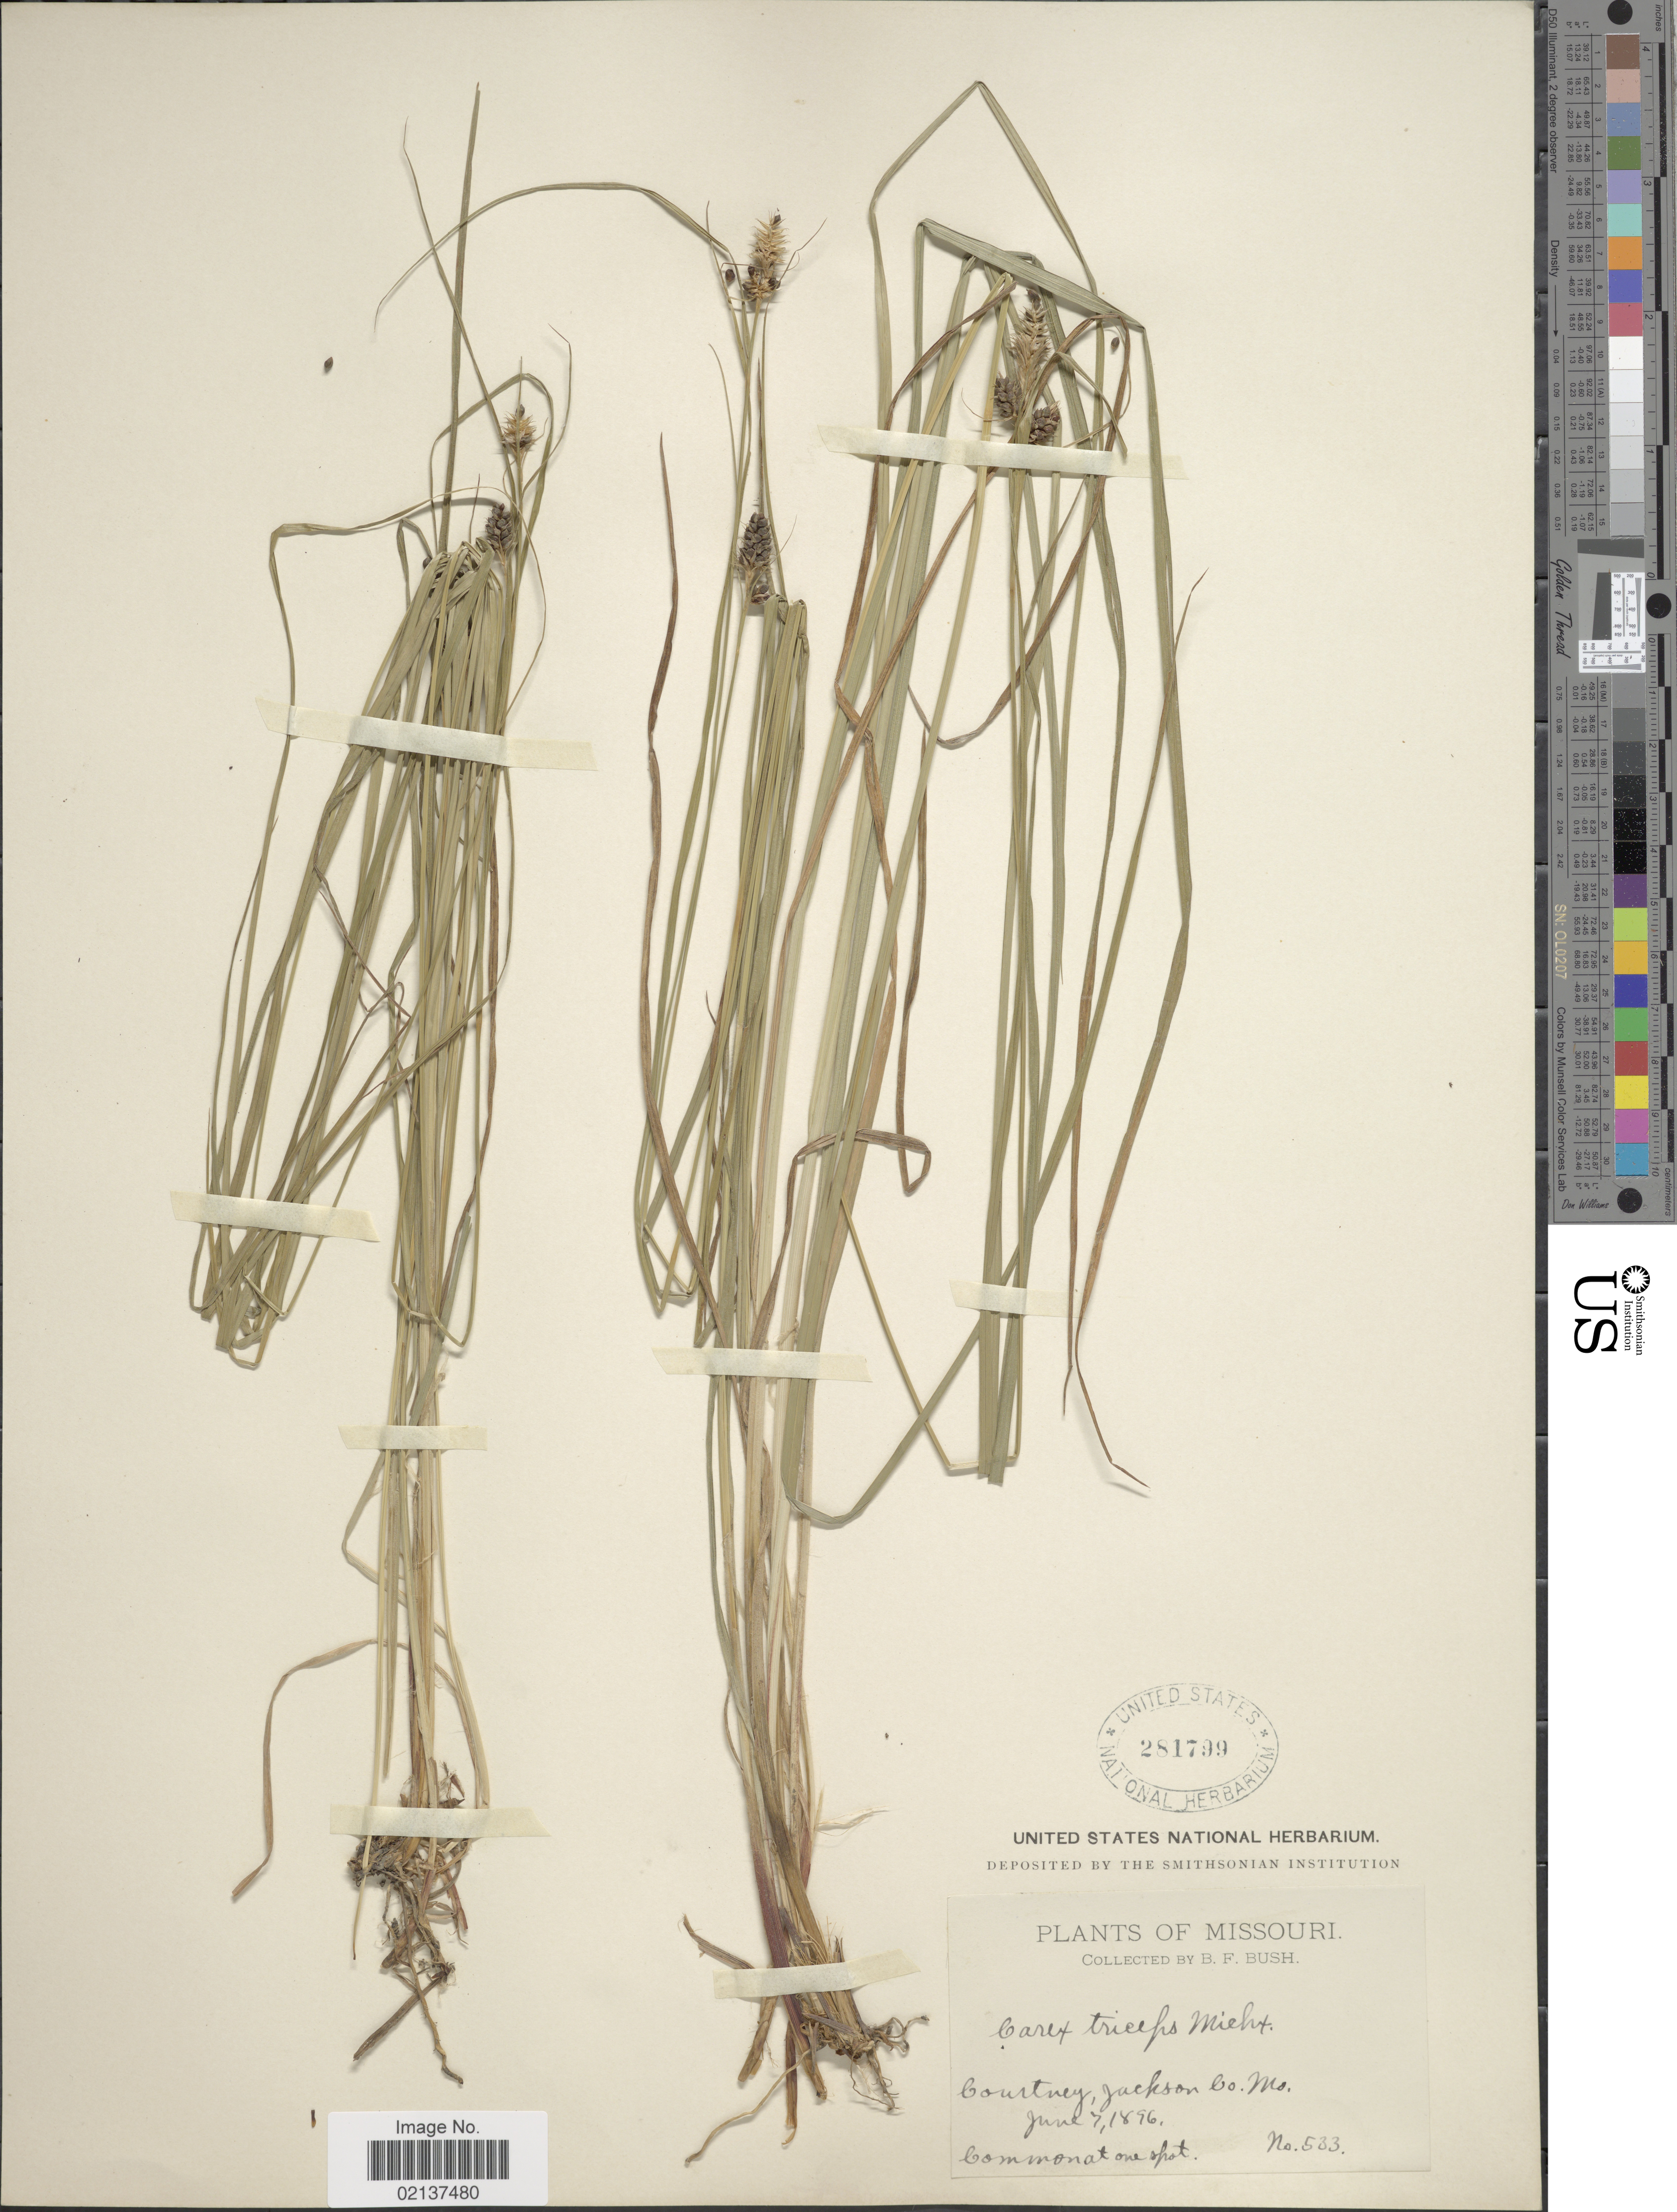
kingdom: Plantae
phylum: Tracheophyta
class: Liliopsida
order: Poales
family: Cyperaceae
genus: Carex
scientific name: Carex hirsutella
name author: Mack.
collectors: B. F. Bush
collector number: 533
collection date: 1896-06-07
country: United States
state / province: Missouri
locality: Courtney, Jackson Co, Mo.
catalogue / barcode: US 281799